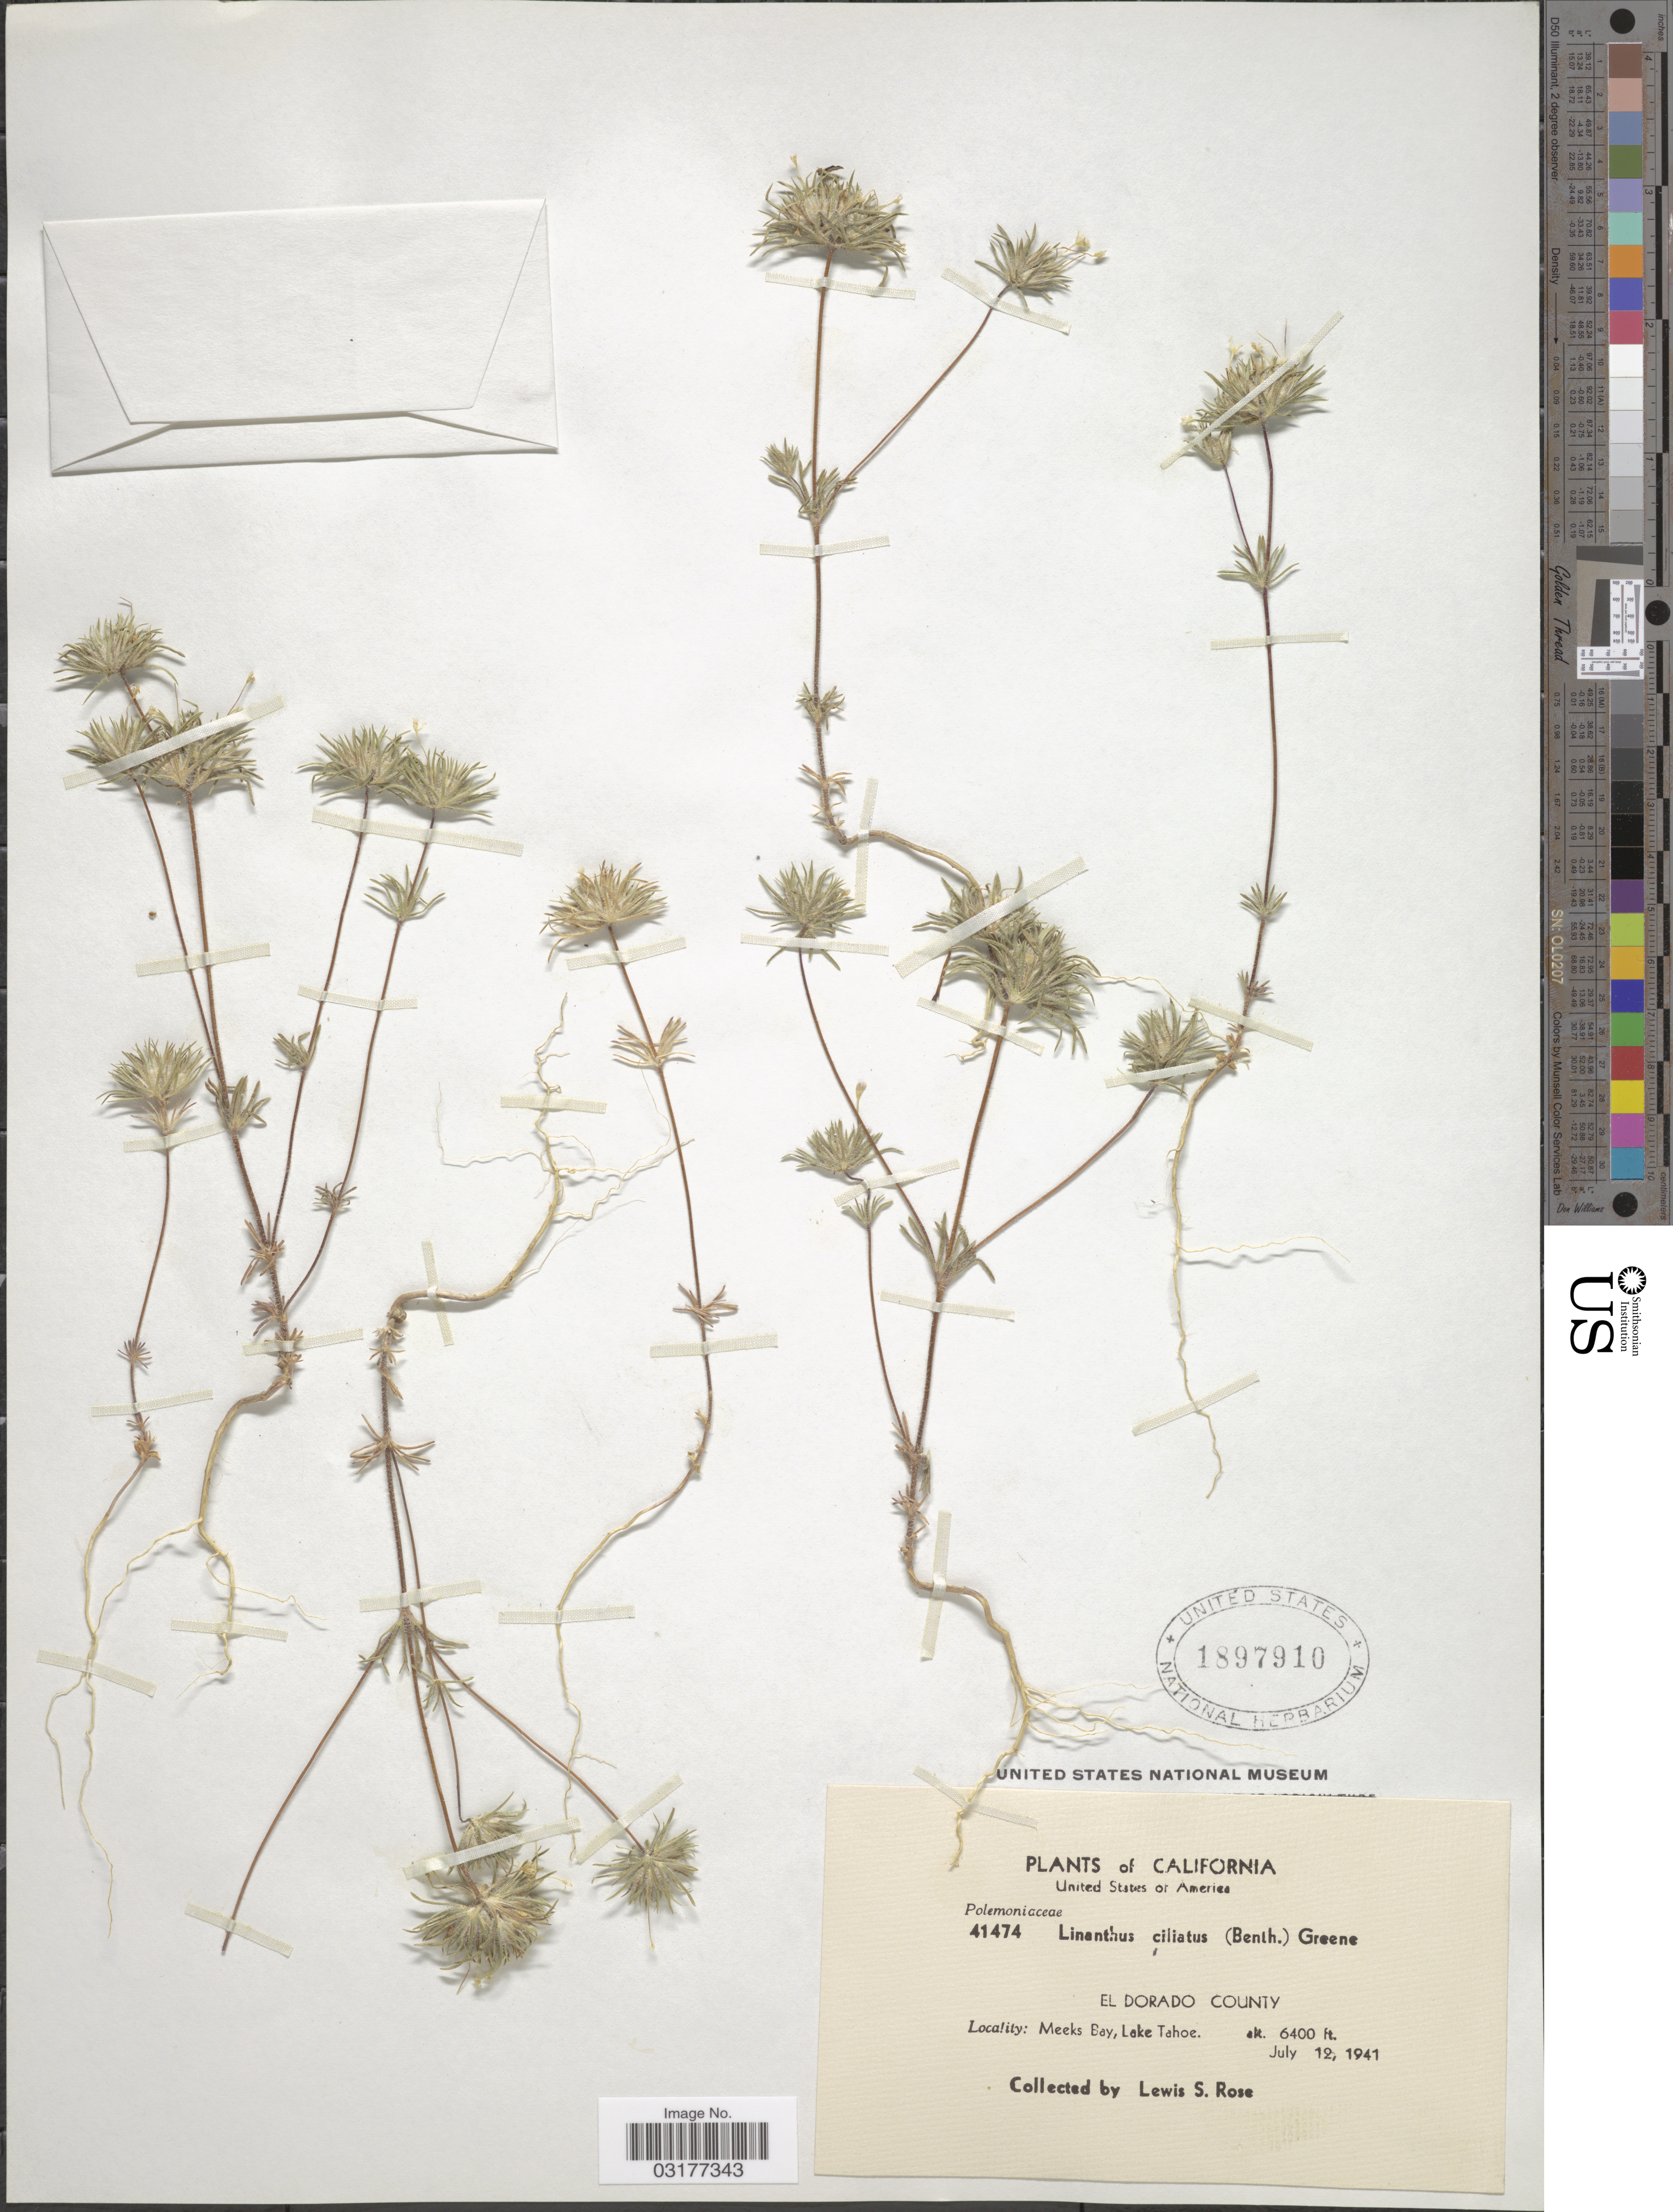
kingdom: Plantae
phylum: Tracheophyta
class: Magnoliopsida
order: Ericales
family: Polemoniaceae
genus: Leptosiphon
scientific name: Leptosiphon ciliatus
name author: (Benth.) Jeps.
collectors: L. S. Rose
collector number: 41474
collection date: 1941-07-12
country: United States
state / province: California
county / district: El Dorado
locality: El Dorado County. Meeks Bay, Lake Tahoe.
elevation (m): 1951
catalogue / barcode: US 1897910